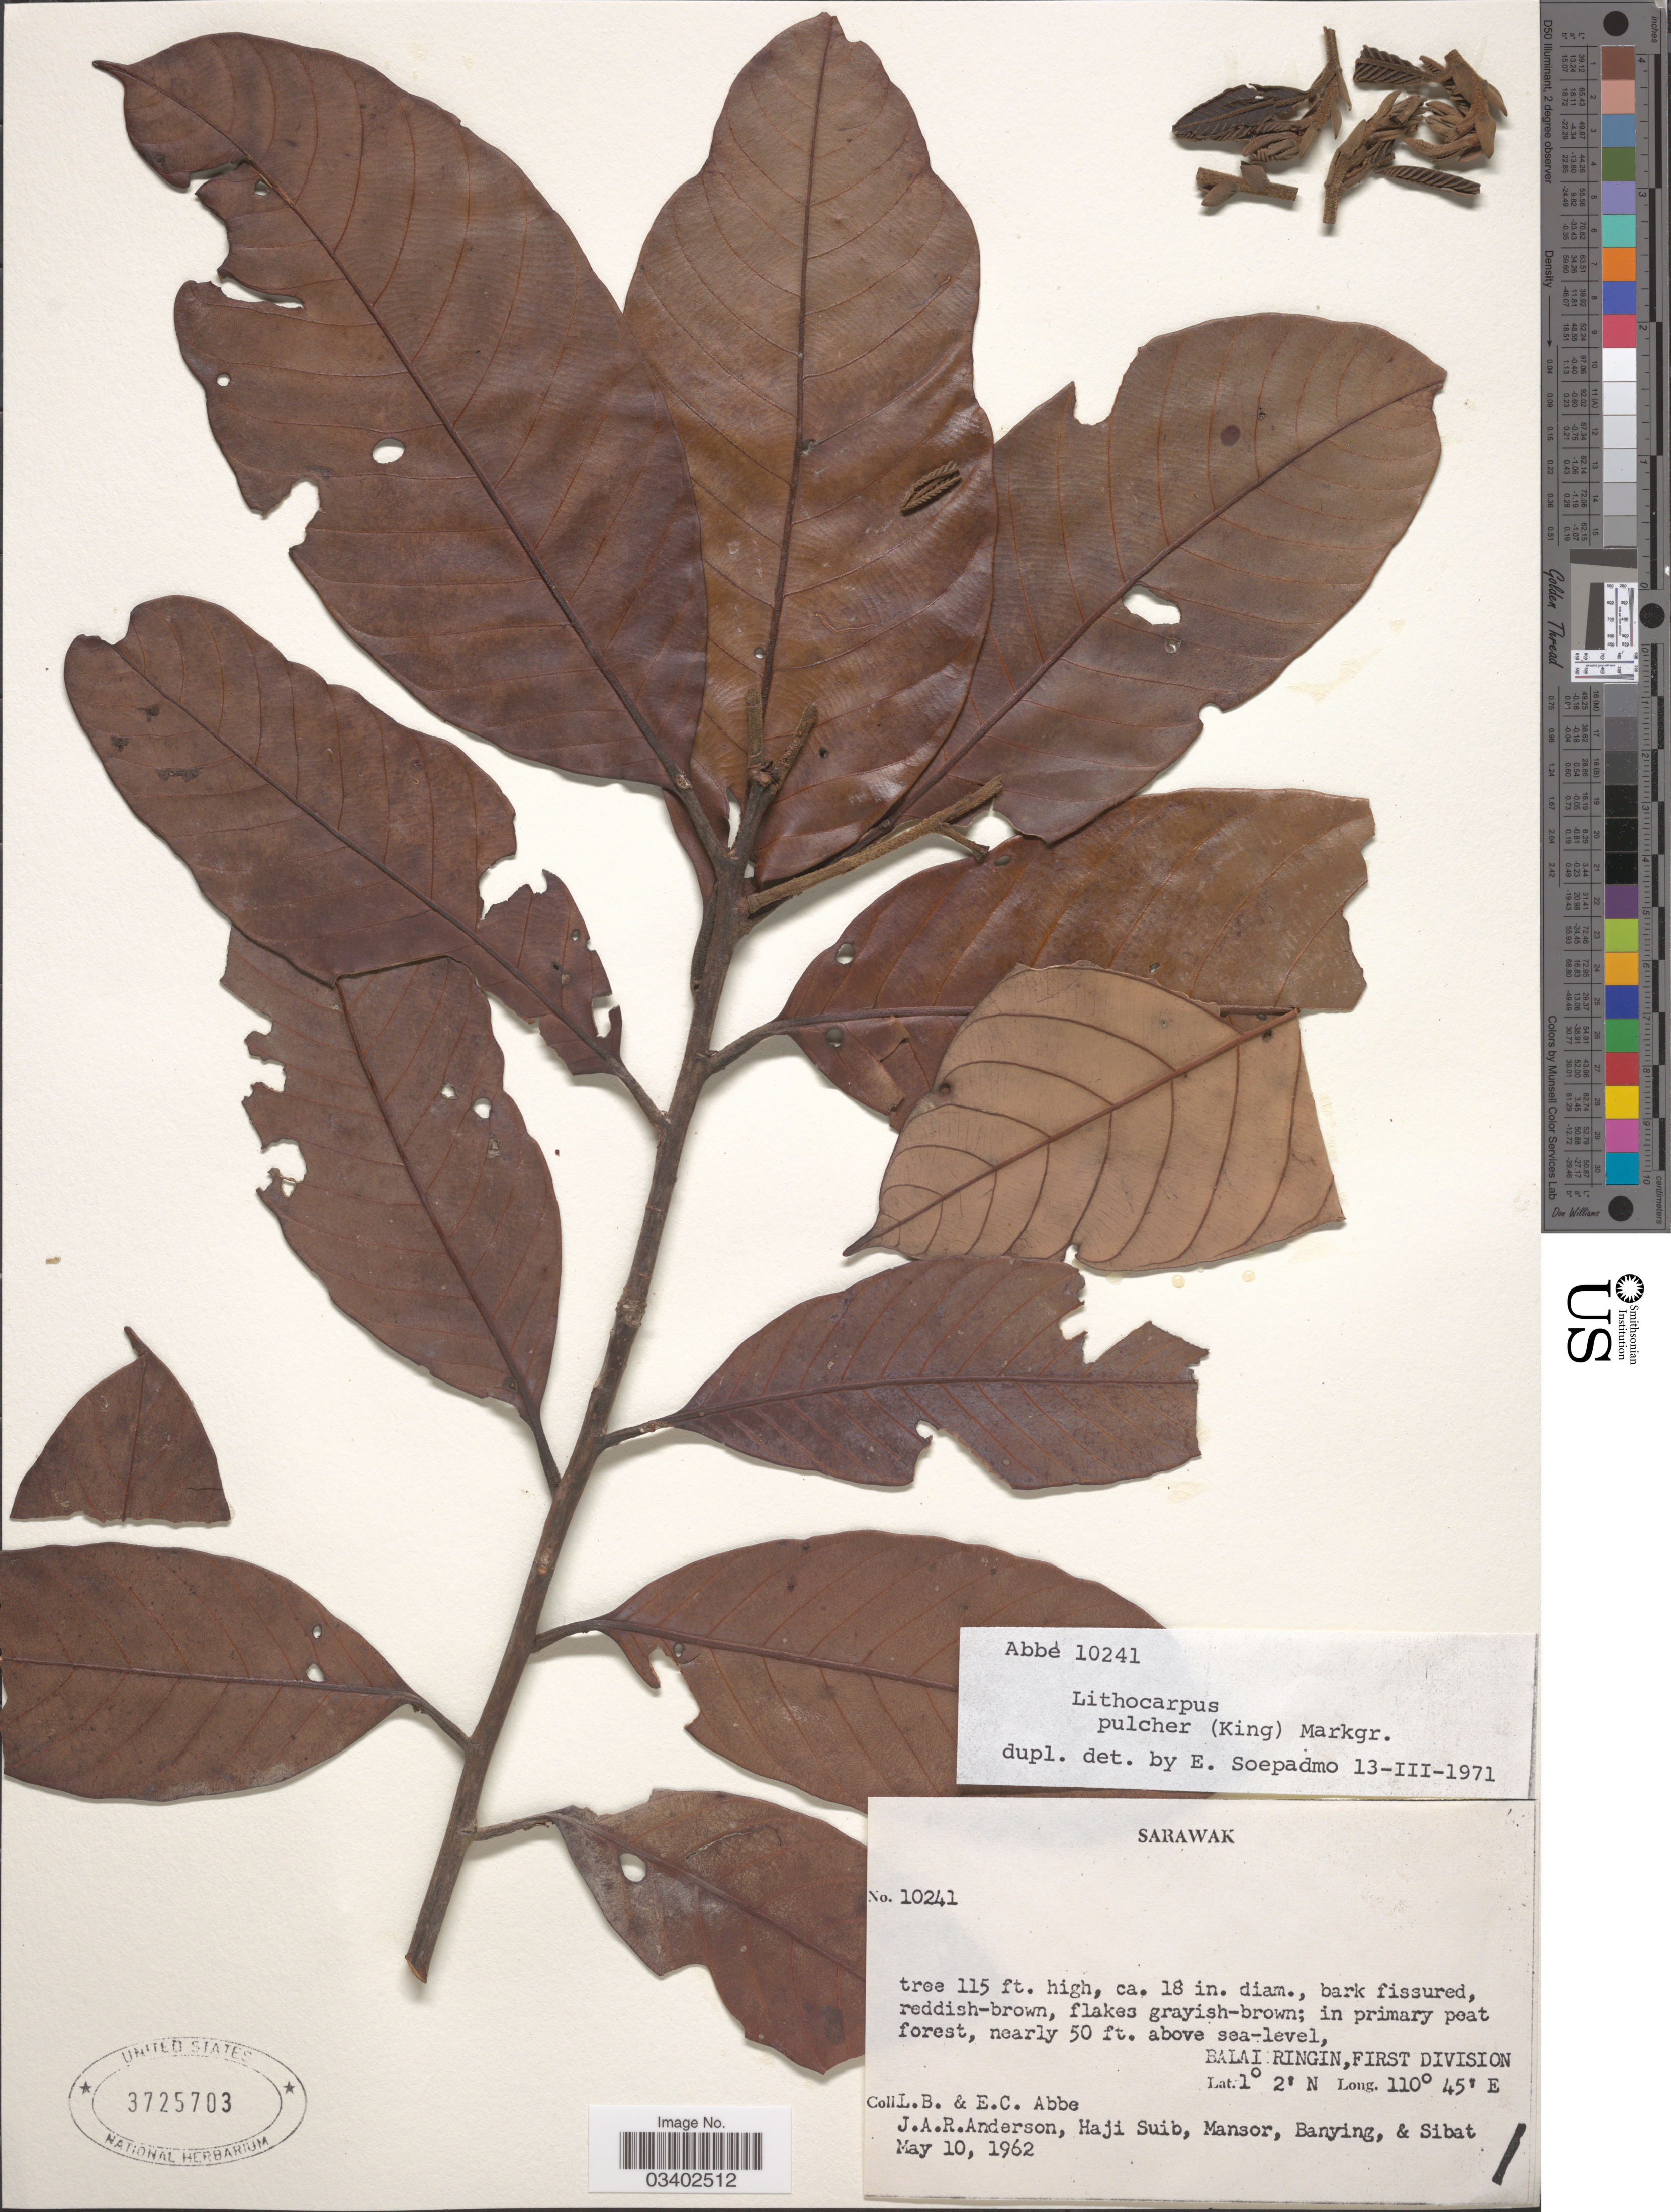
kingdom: Plantae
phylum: Tracheophyta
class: Magnoliopsida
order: Fagales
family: Fagaceae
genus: Lithocarpus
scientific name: Lithocarpus pulcher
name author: (R.M. King) Markgr.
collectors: L. B. Abbe, E. C. Abbe, J. A. R. Anderson, H. Suib & et al.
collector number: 10241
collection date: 1962-05-10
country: Malaysia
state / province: Sarawak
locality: Balai Ringin, First Division.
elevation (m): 15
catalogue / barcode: US 3725703